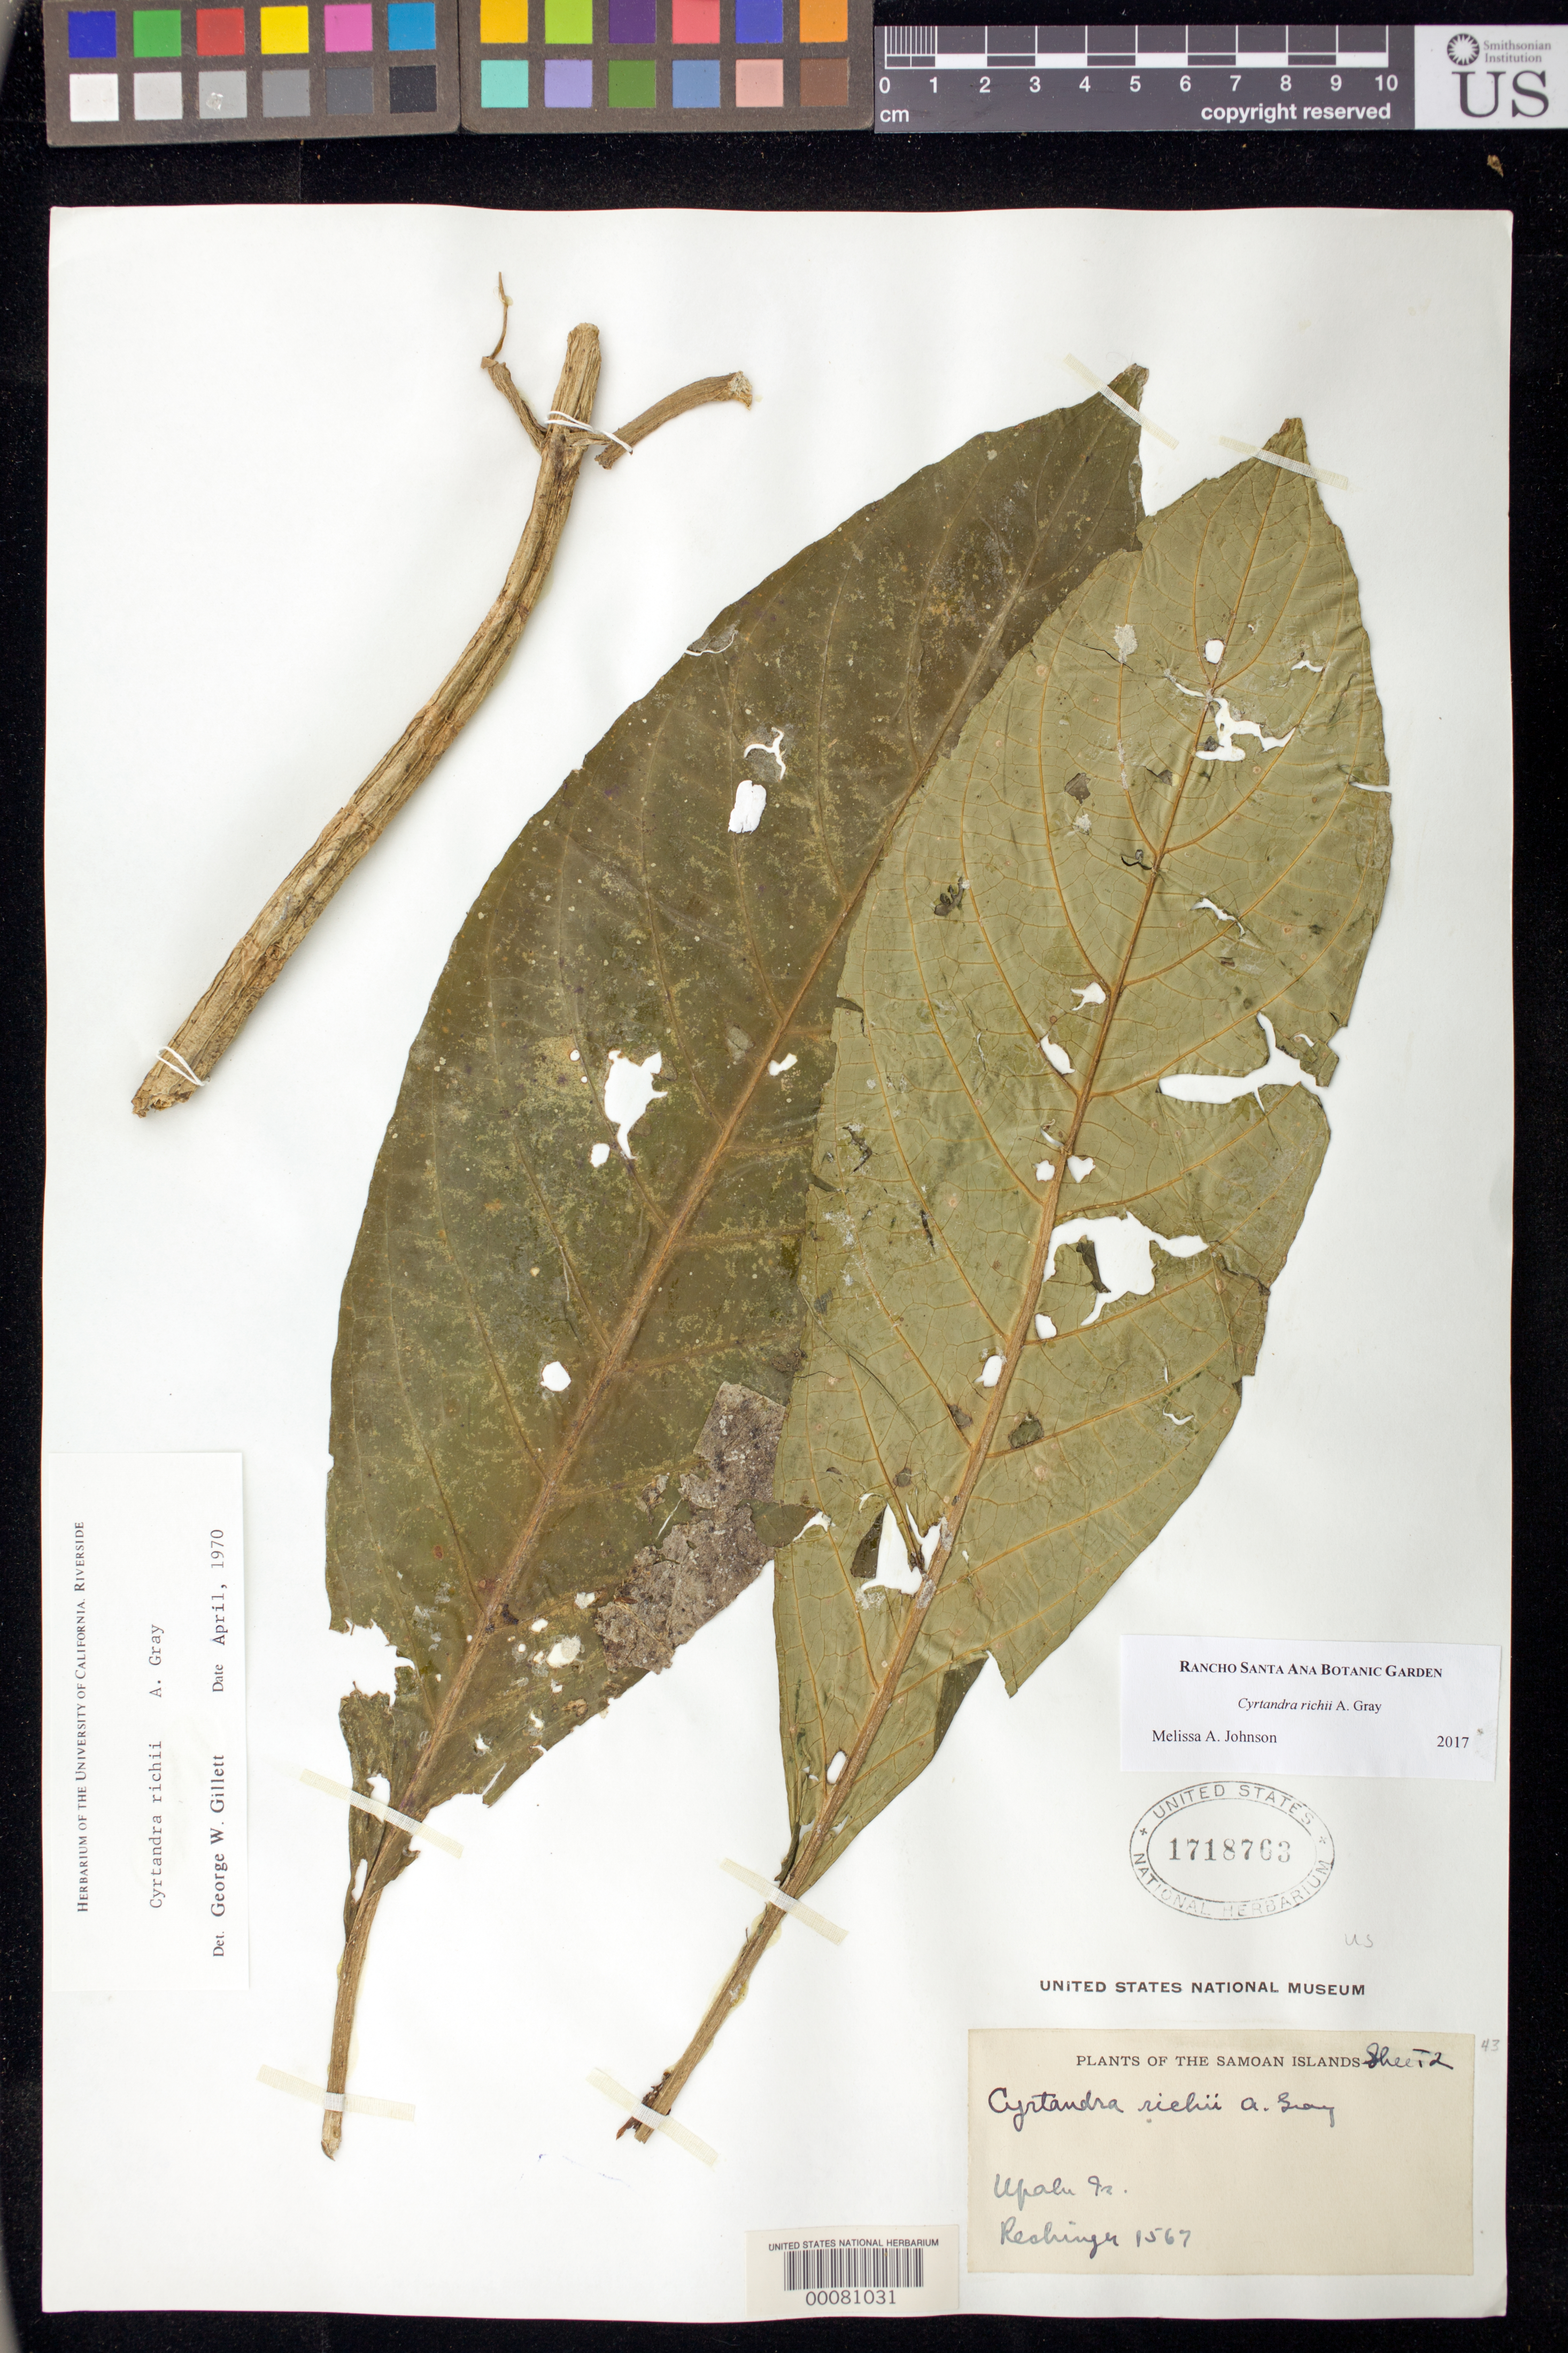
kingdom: Plantae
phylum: Tracheophyta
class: Magnoliopsida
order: Lamiales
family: Gesneriaceae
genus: Cyrtandra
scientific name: Cyrtandra richii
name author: A. Gray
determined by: Johnson, Melissa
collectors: K. Rechinger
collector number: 1567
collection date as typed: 23 May 1905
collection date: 1905-05-23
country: Samoa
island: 'Upolu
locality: Upolu,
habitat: Jungle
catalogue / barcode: US 1718763